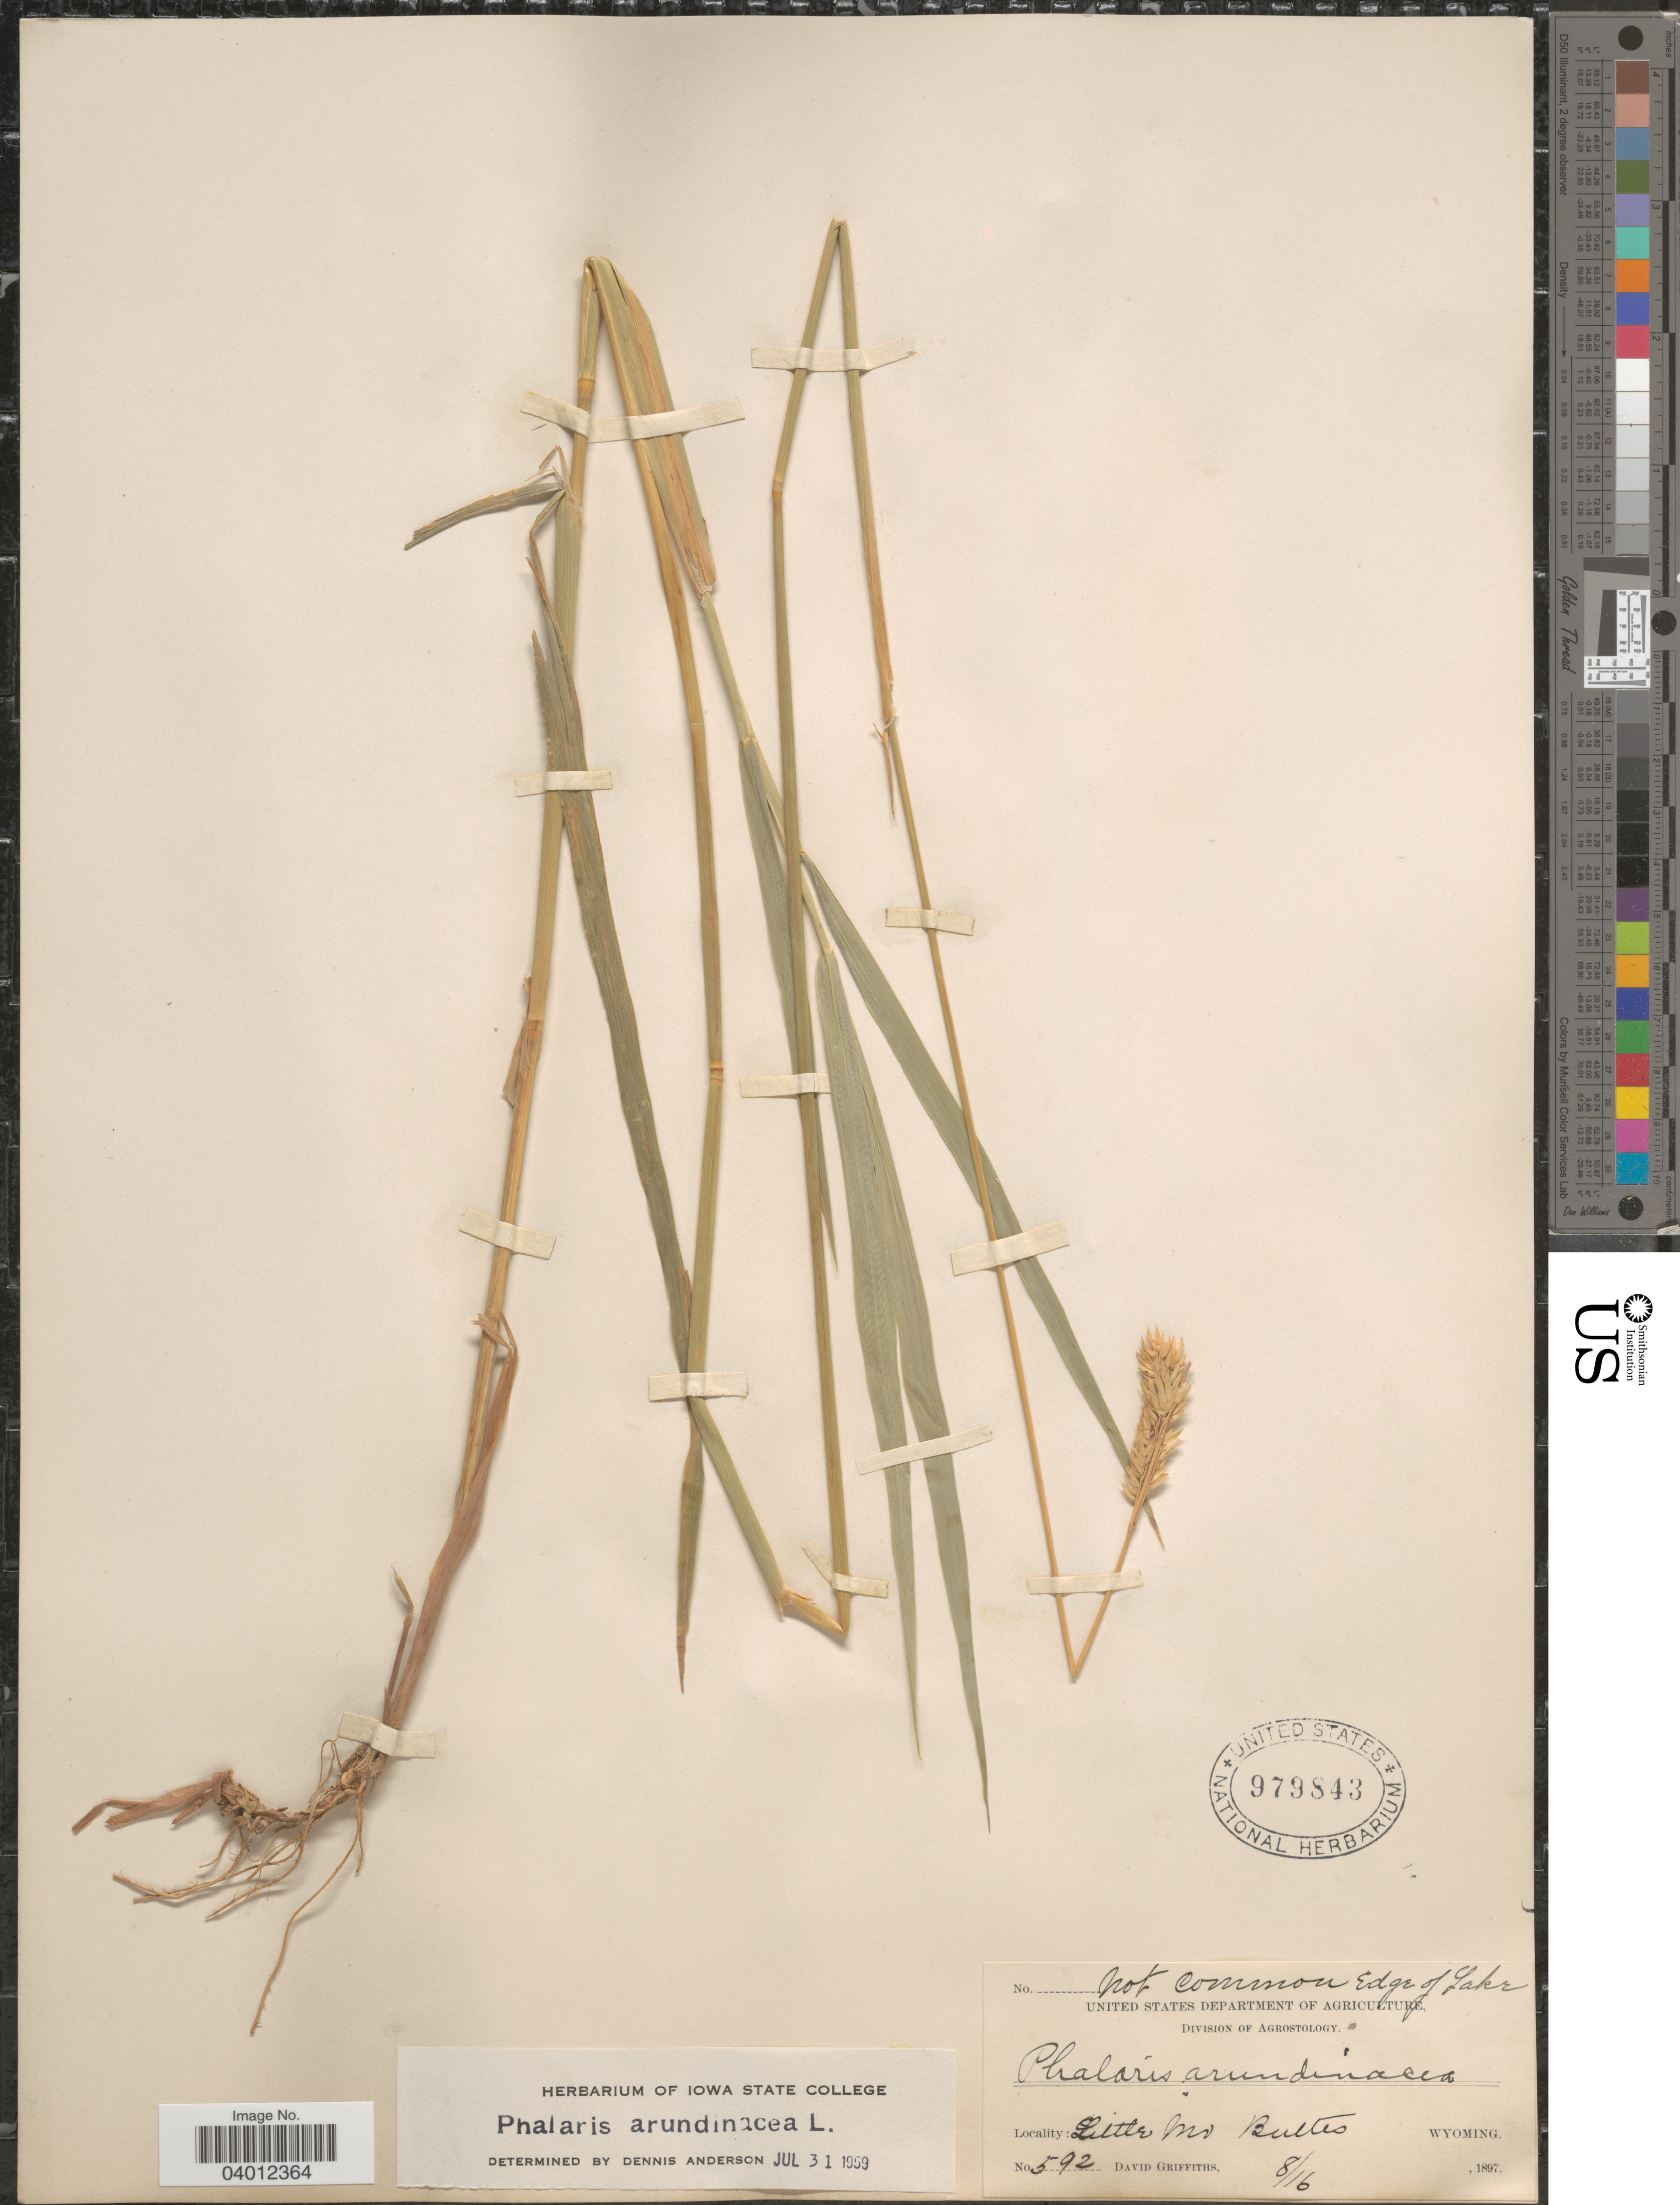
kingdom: Plantae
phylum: Tracheophyta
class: Liliopsida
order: Poales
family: Poaceae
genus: Phalaris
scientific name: Phalaris arundinacea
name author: L.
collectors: D. Griffiths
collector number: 592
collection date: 1897-08-16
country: United States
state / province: Wyoming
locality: Little Mo. Buttes.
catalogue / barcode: US 979843